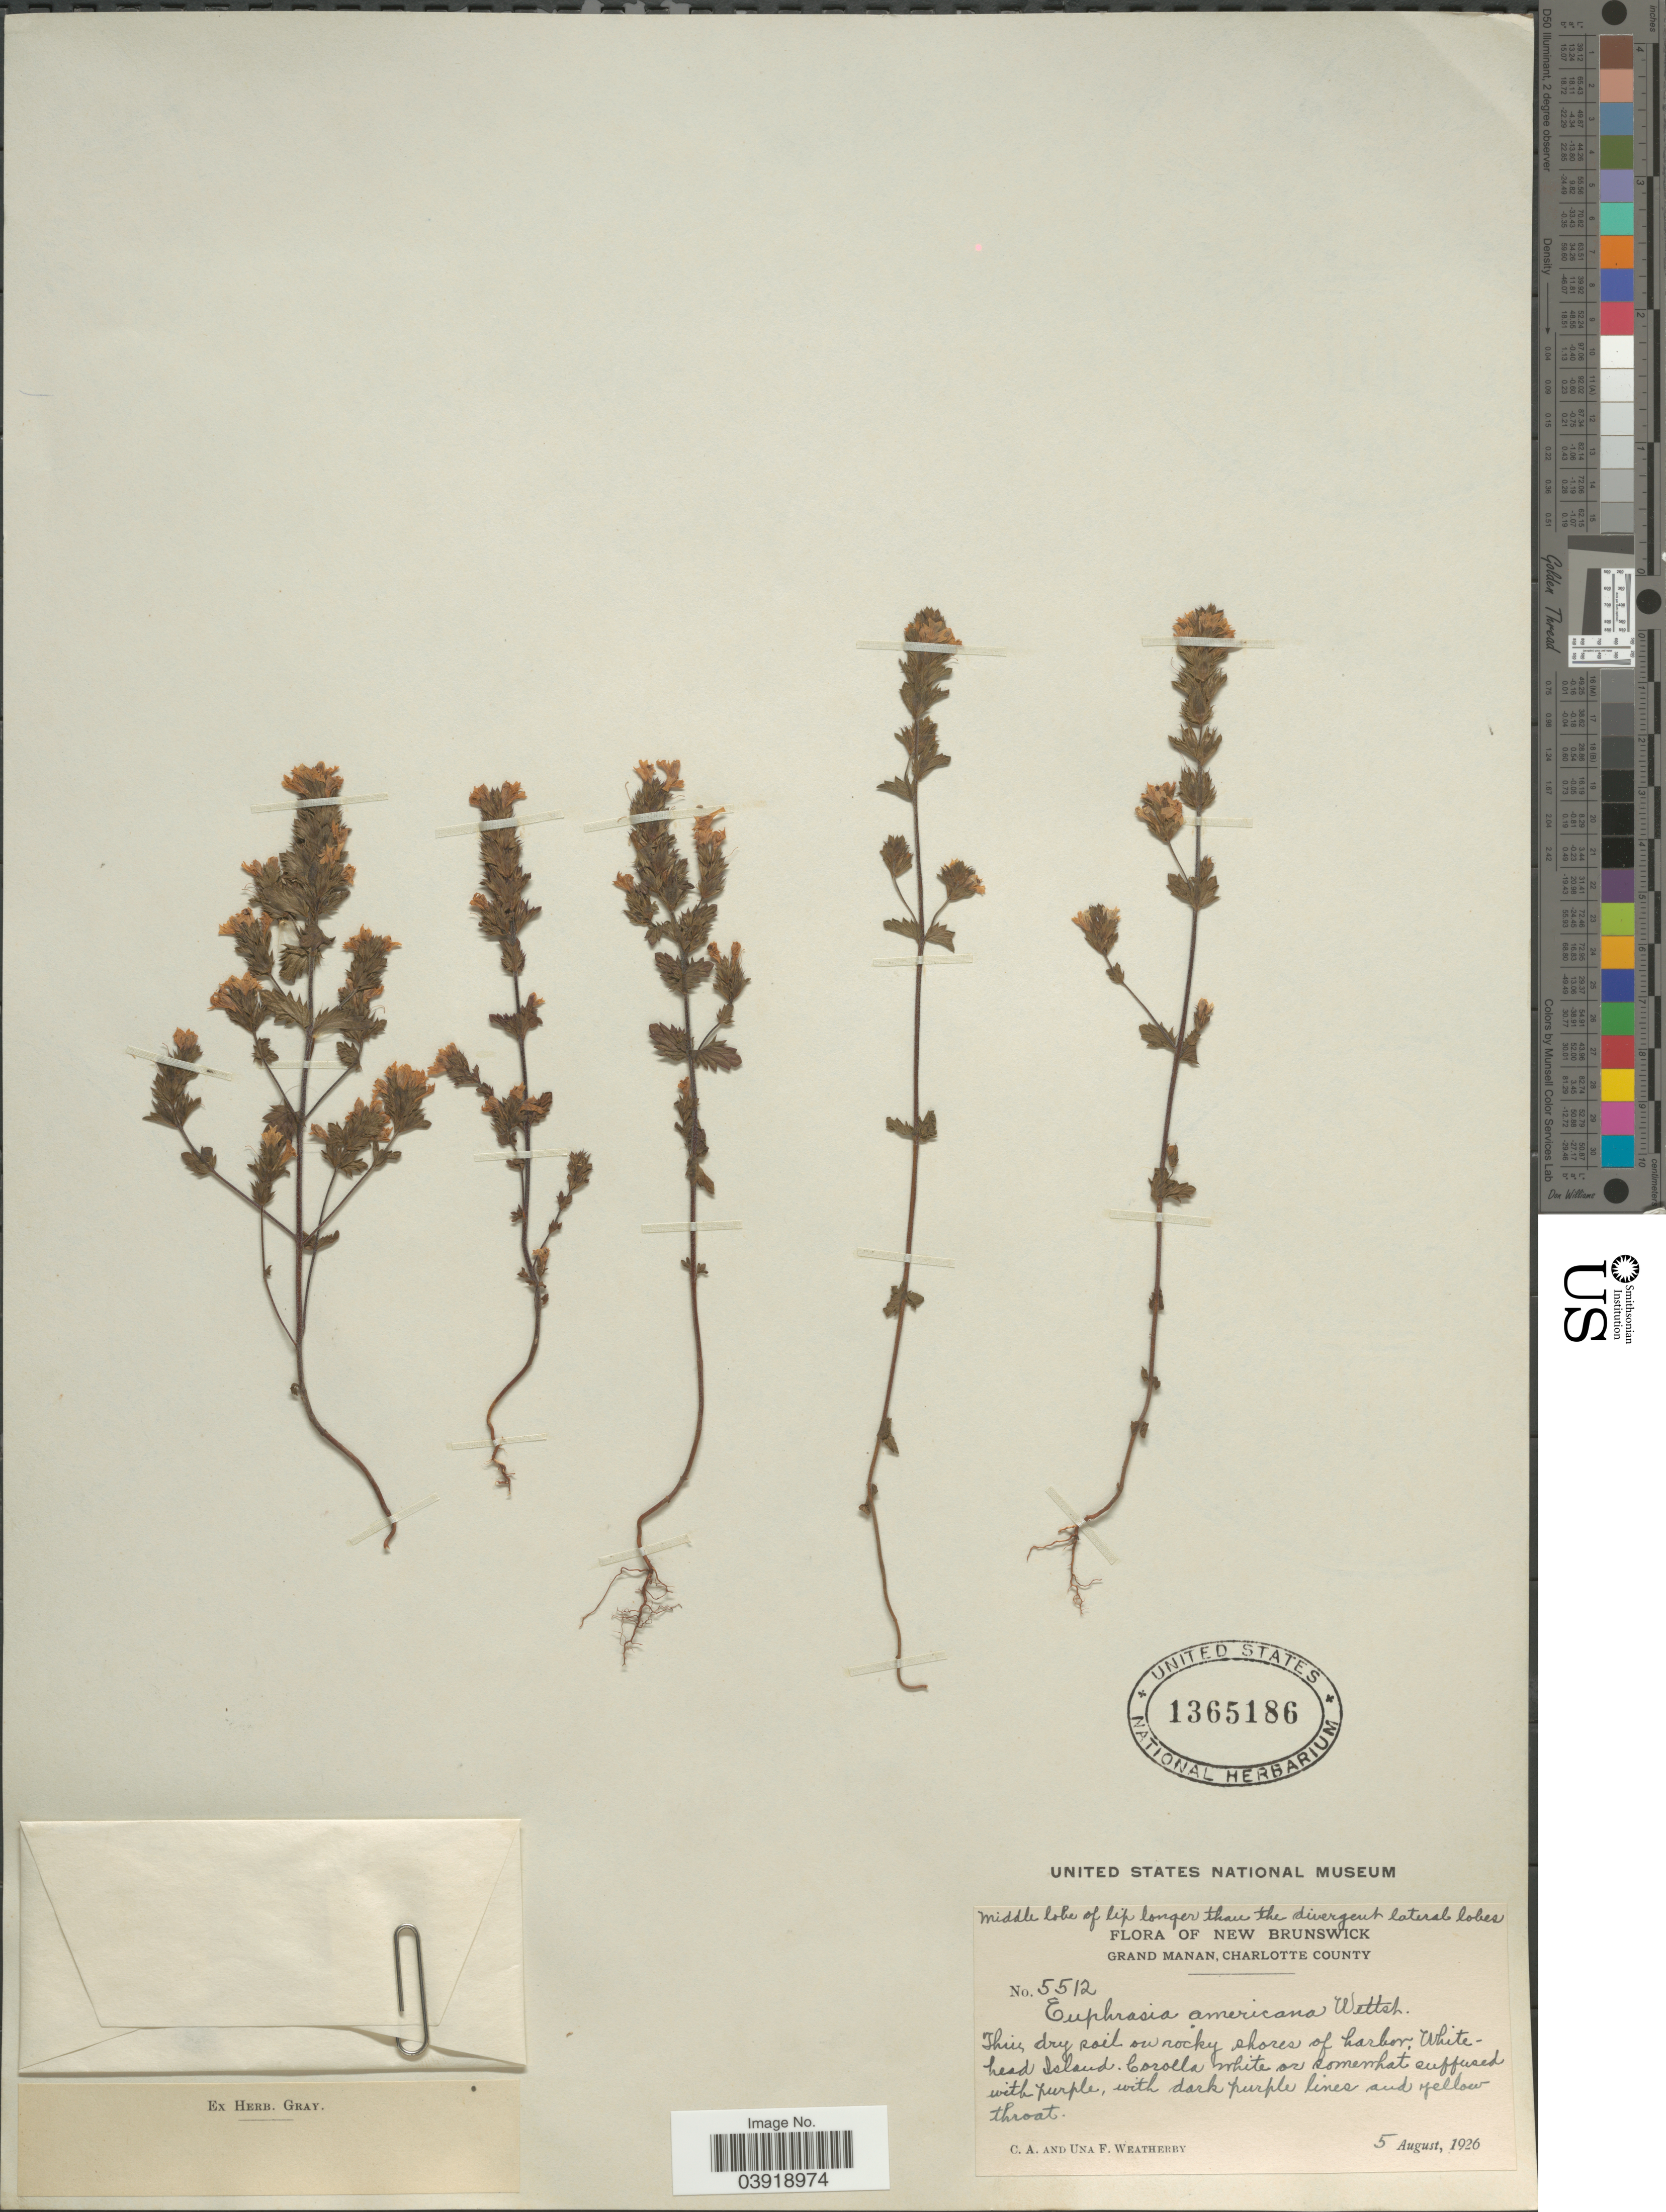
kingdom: Plantae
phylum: Tracheophyta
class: Magnoliopsida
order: Lamiales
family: Orobanchaceae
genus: Euphrasia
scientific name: Euphrasia americana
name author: Wettst.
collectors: C. A. Weatherby & U. Weatherby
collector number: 5512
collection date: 1926-08-05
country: Canada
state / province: New Brunswick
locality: Grand Manan, Charlotte County.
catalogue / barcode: US 1365186